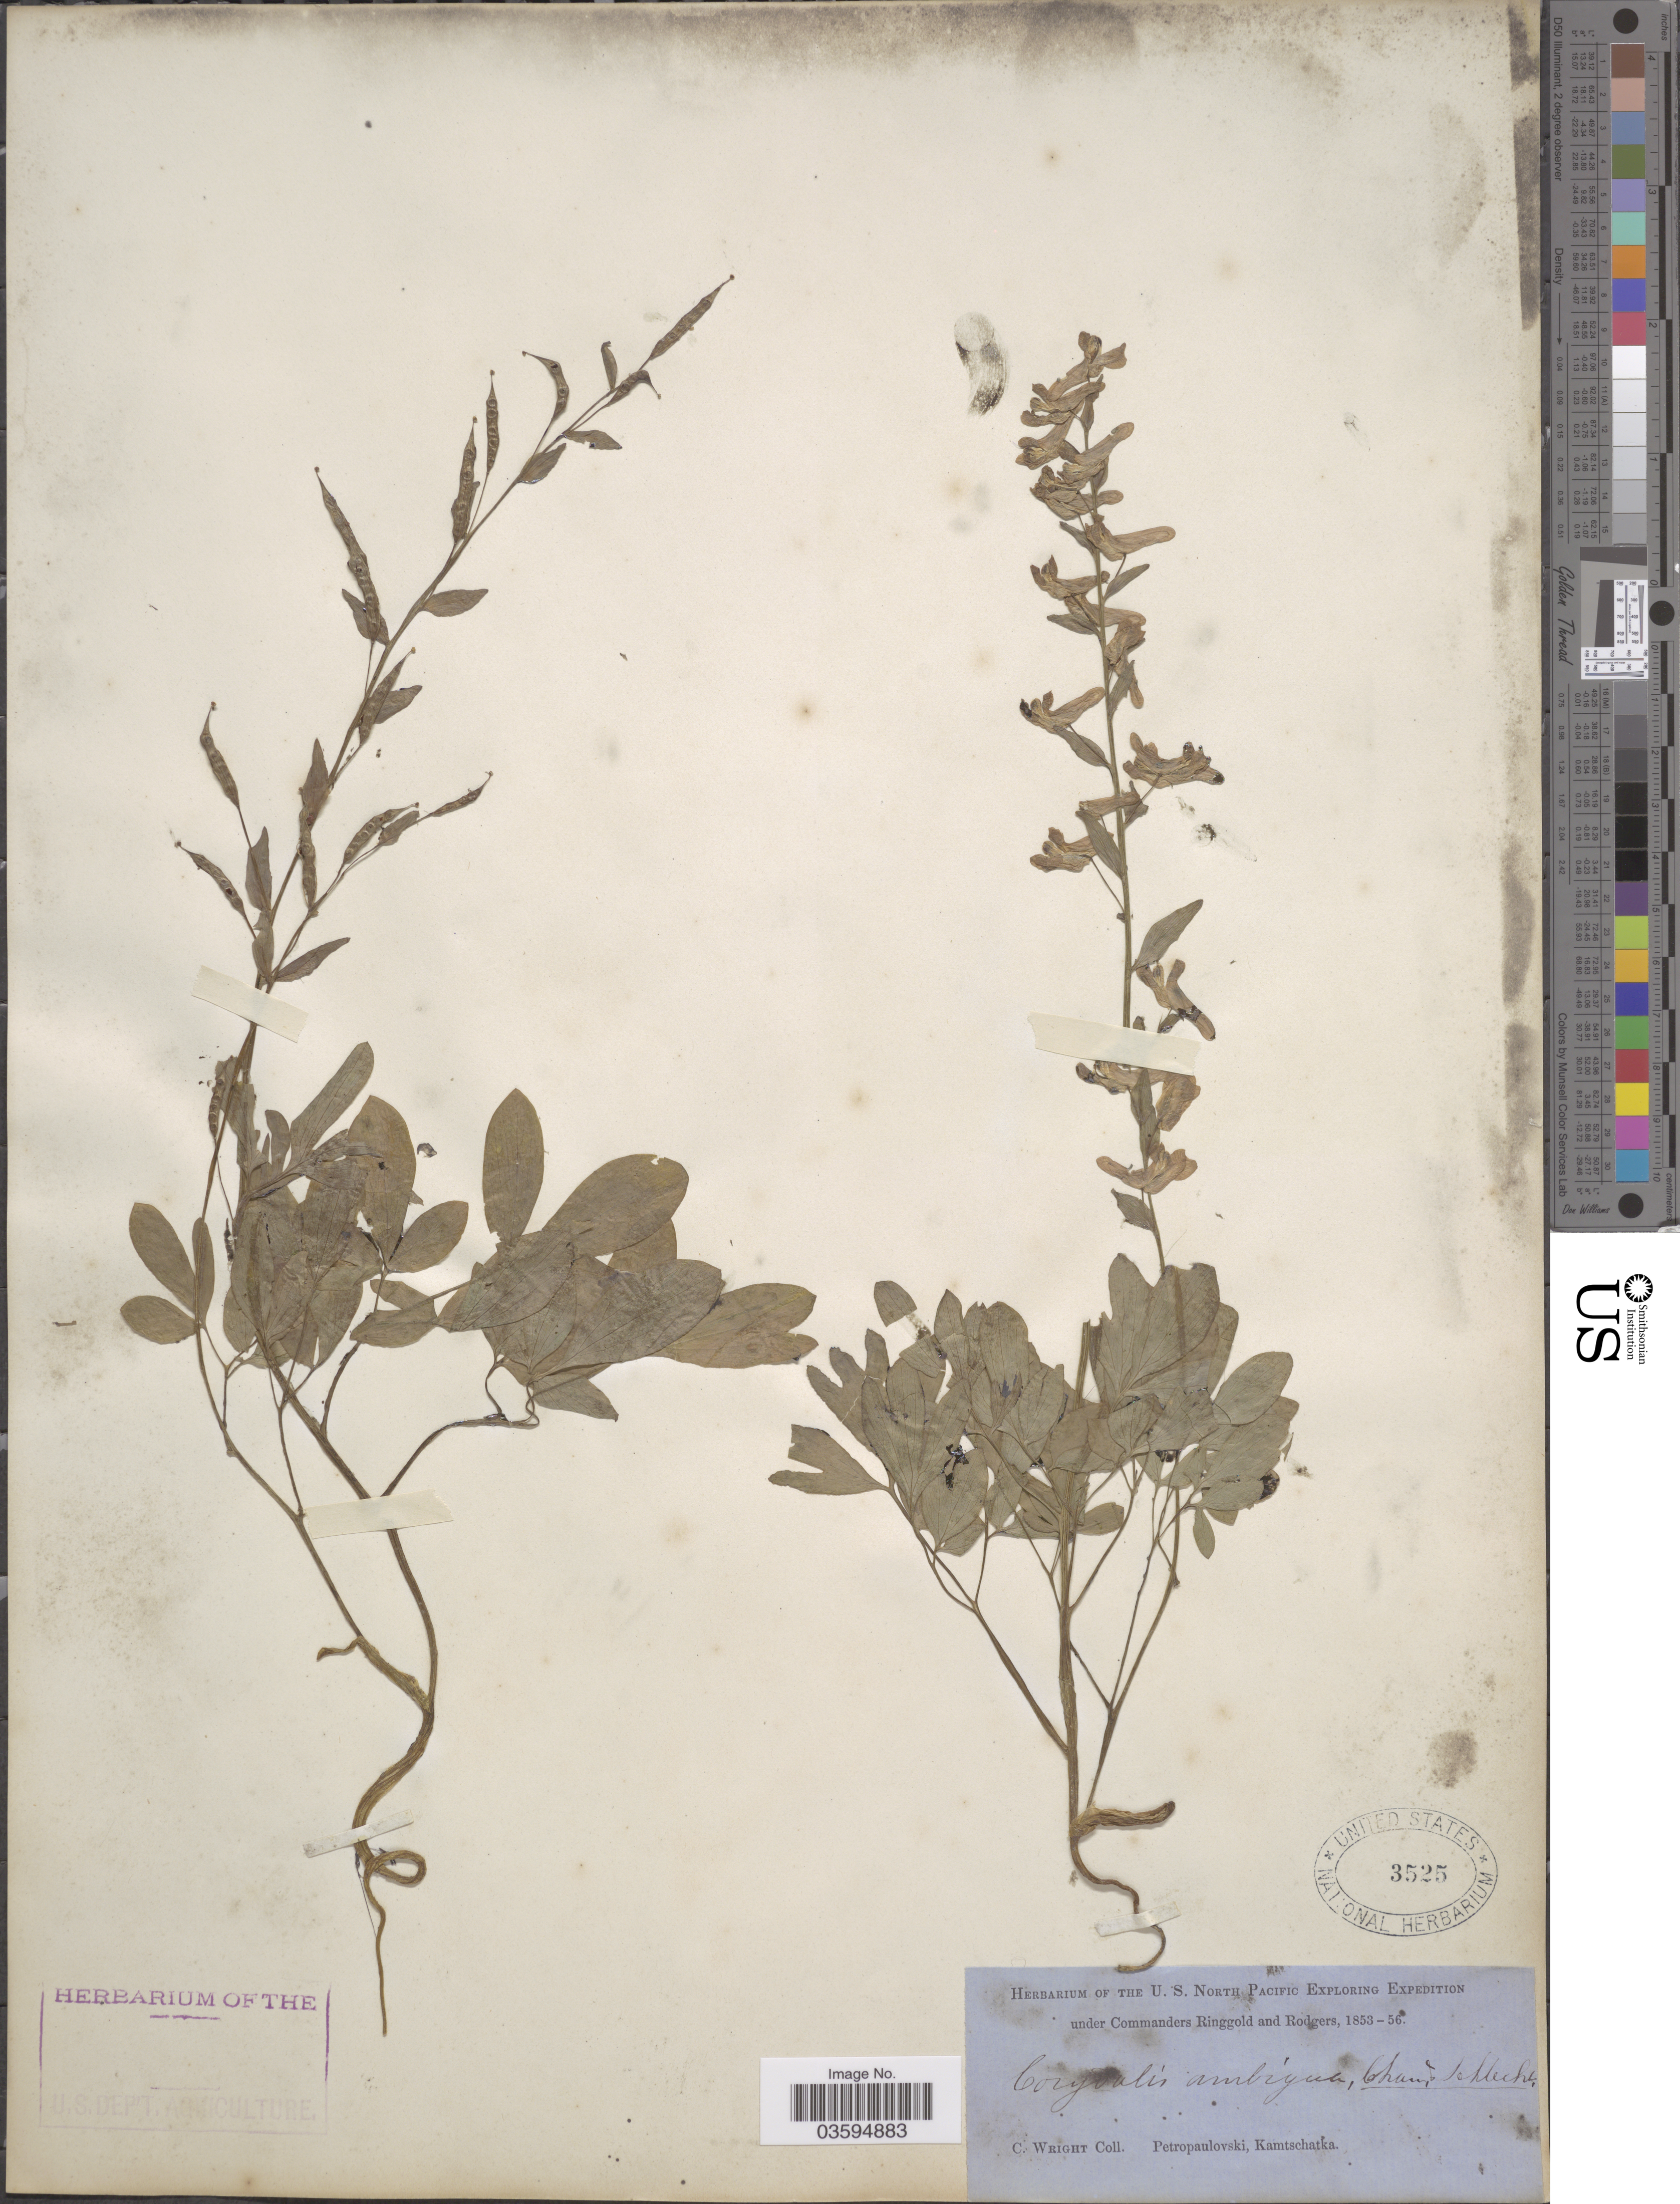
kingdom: Plantae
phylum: Tracheophyta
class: Magnoliopsida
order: Ranunculales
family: Papaveraceae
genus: Corydalis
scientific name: Corydalis ambigua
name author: Cham. & Schltdl.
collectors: C. Wright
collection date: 1853/1856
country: Russian Federation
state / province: Kamchatka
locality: Petropaulovski, Kamtschatka.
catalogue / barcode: US 3525